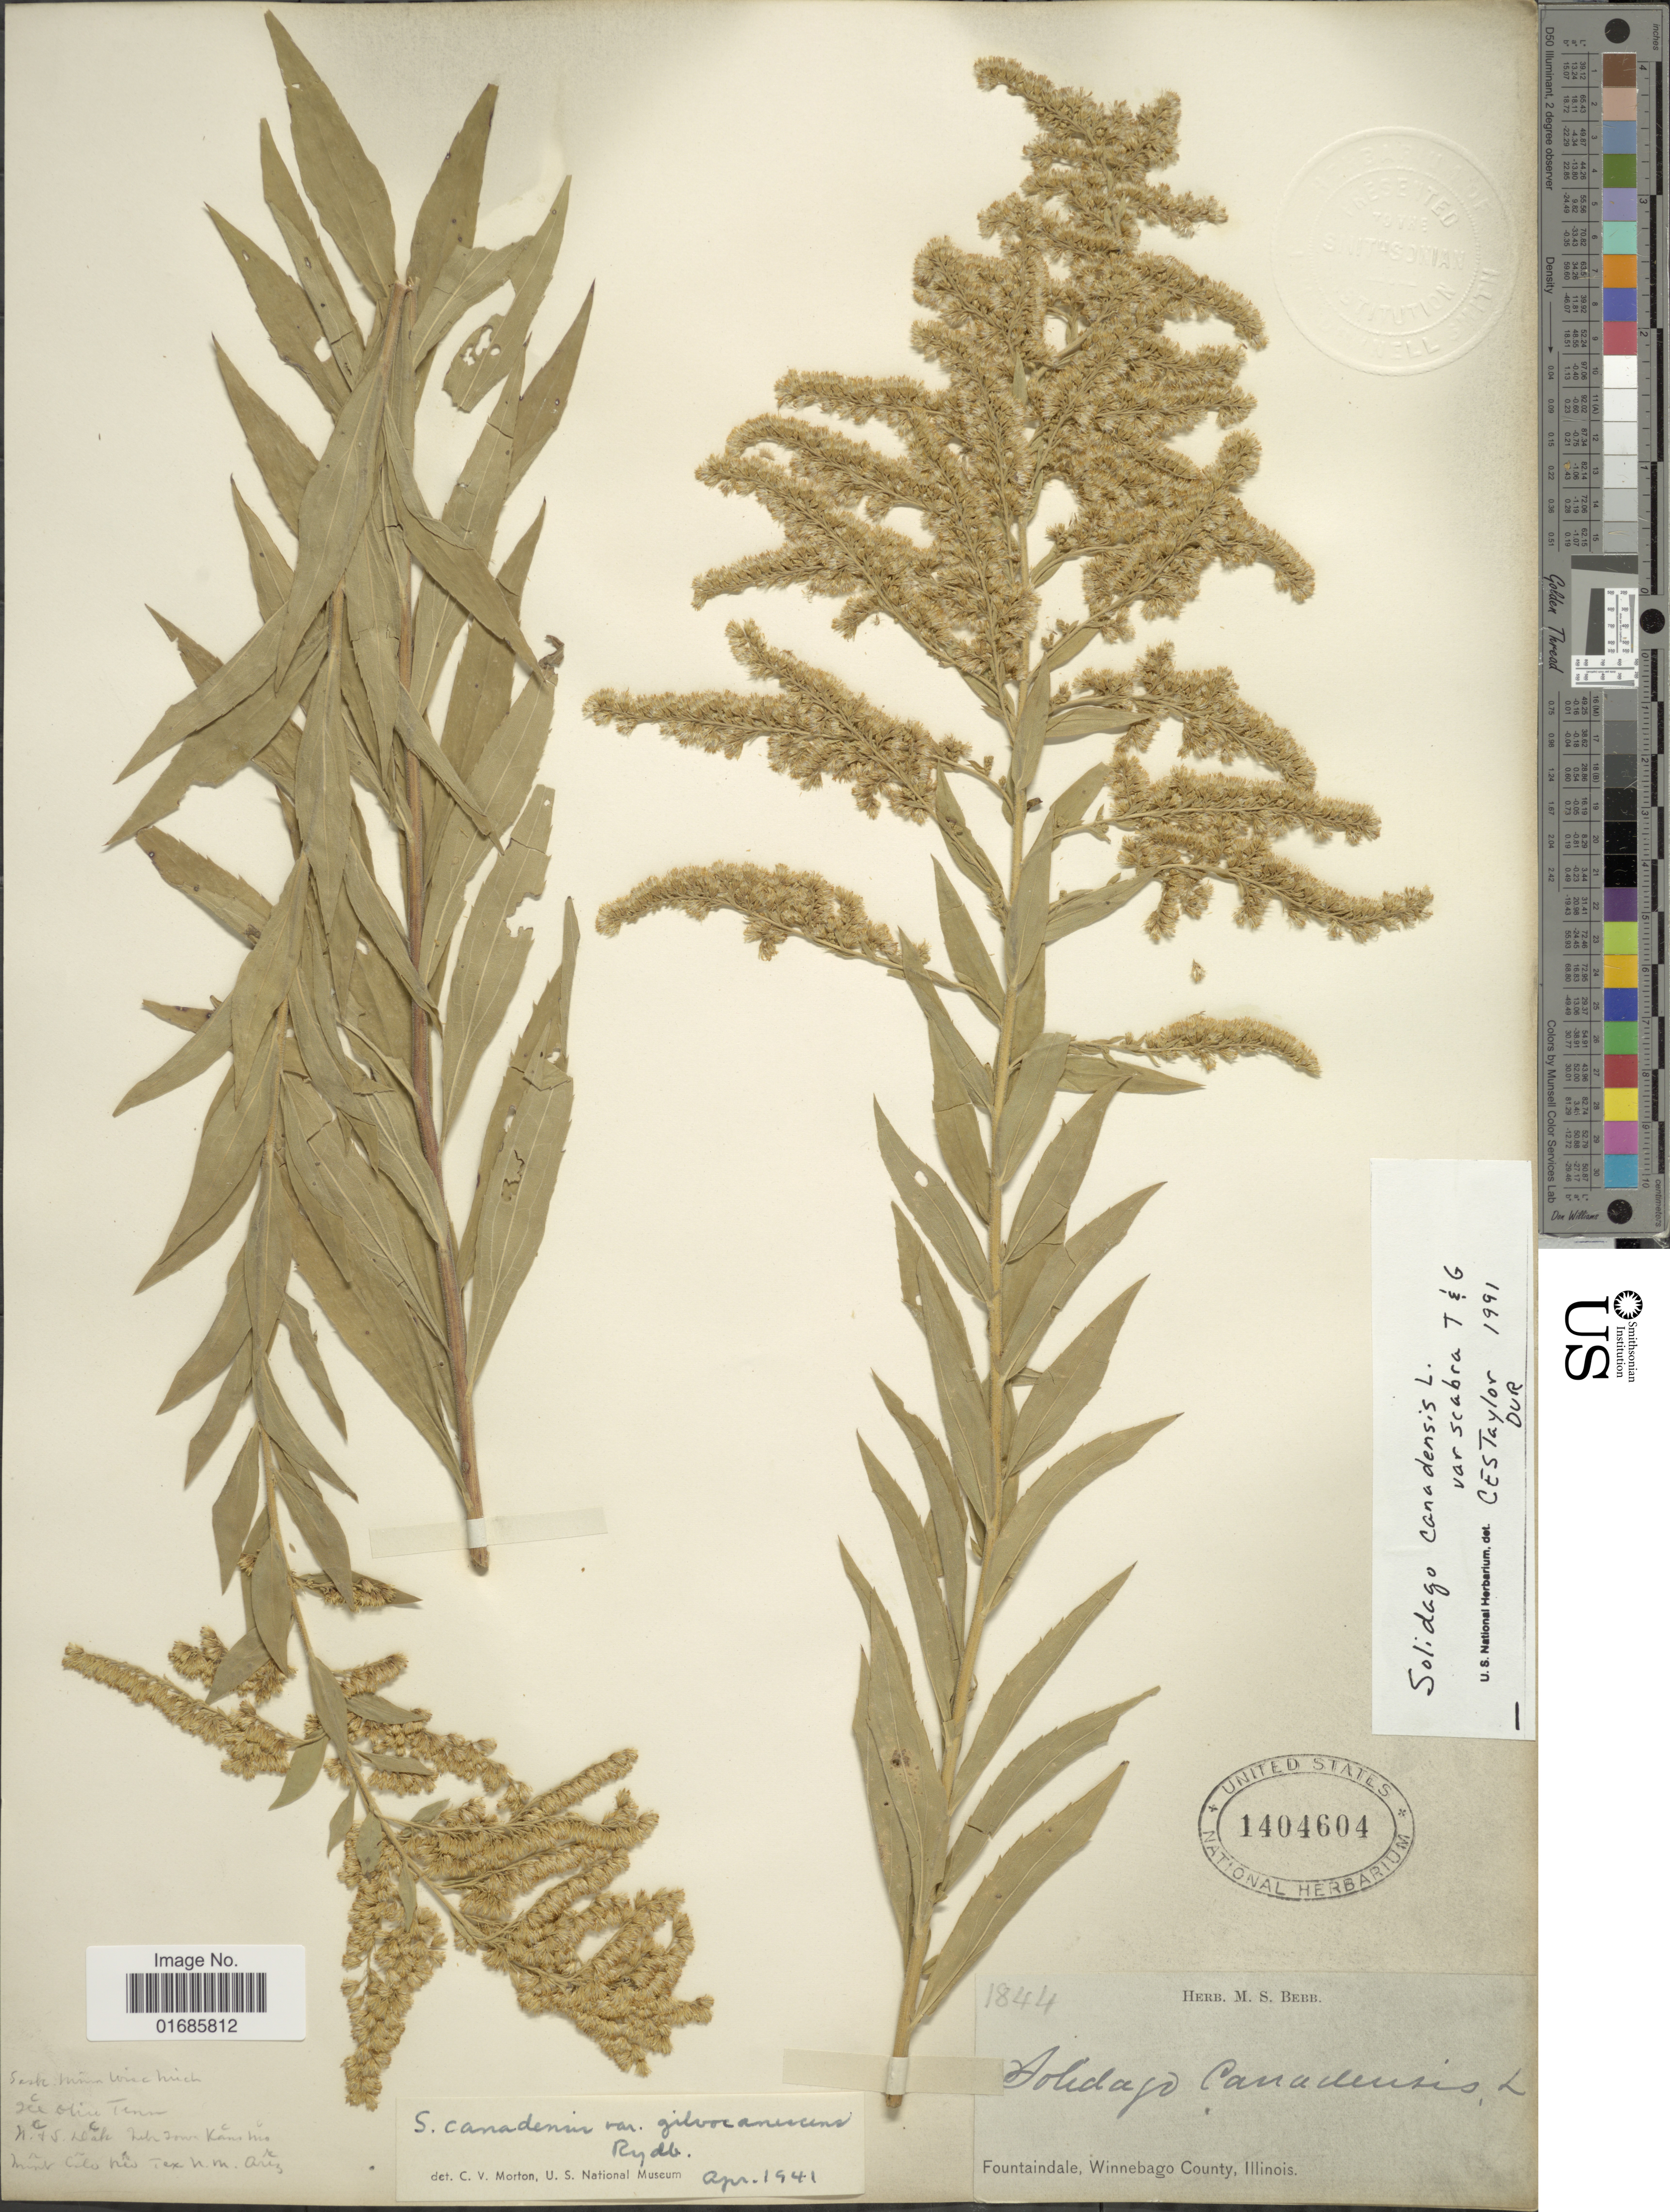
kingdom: Plantae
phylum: Tracheophyta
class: Magnoliopsida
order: Asterales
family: Asteraceae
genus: Solidago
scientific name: Solidago canadensis var. scabra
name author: (Muhl. ex Willd.) Torr. & A. Gray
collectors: ex Herb. M. S. Bebb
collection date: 1844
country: United States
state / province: Illinois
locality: Fountaindale, Winnebago County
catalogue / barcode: US 1404604